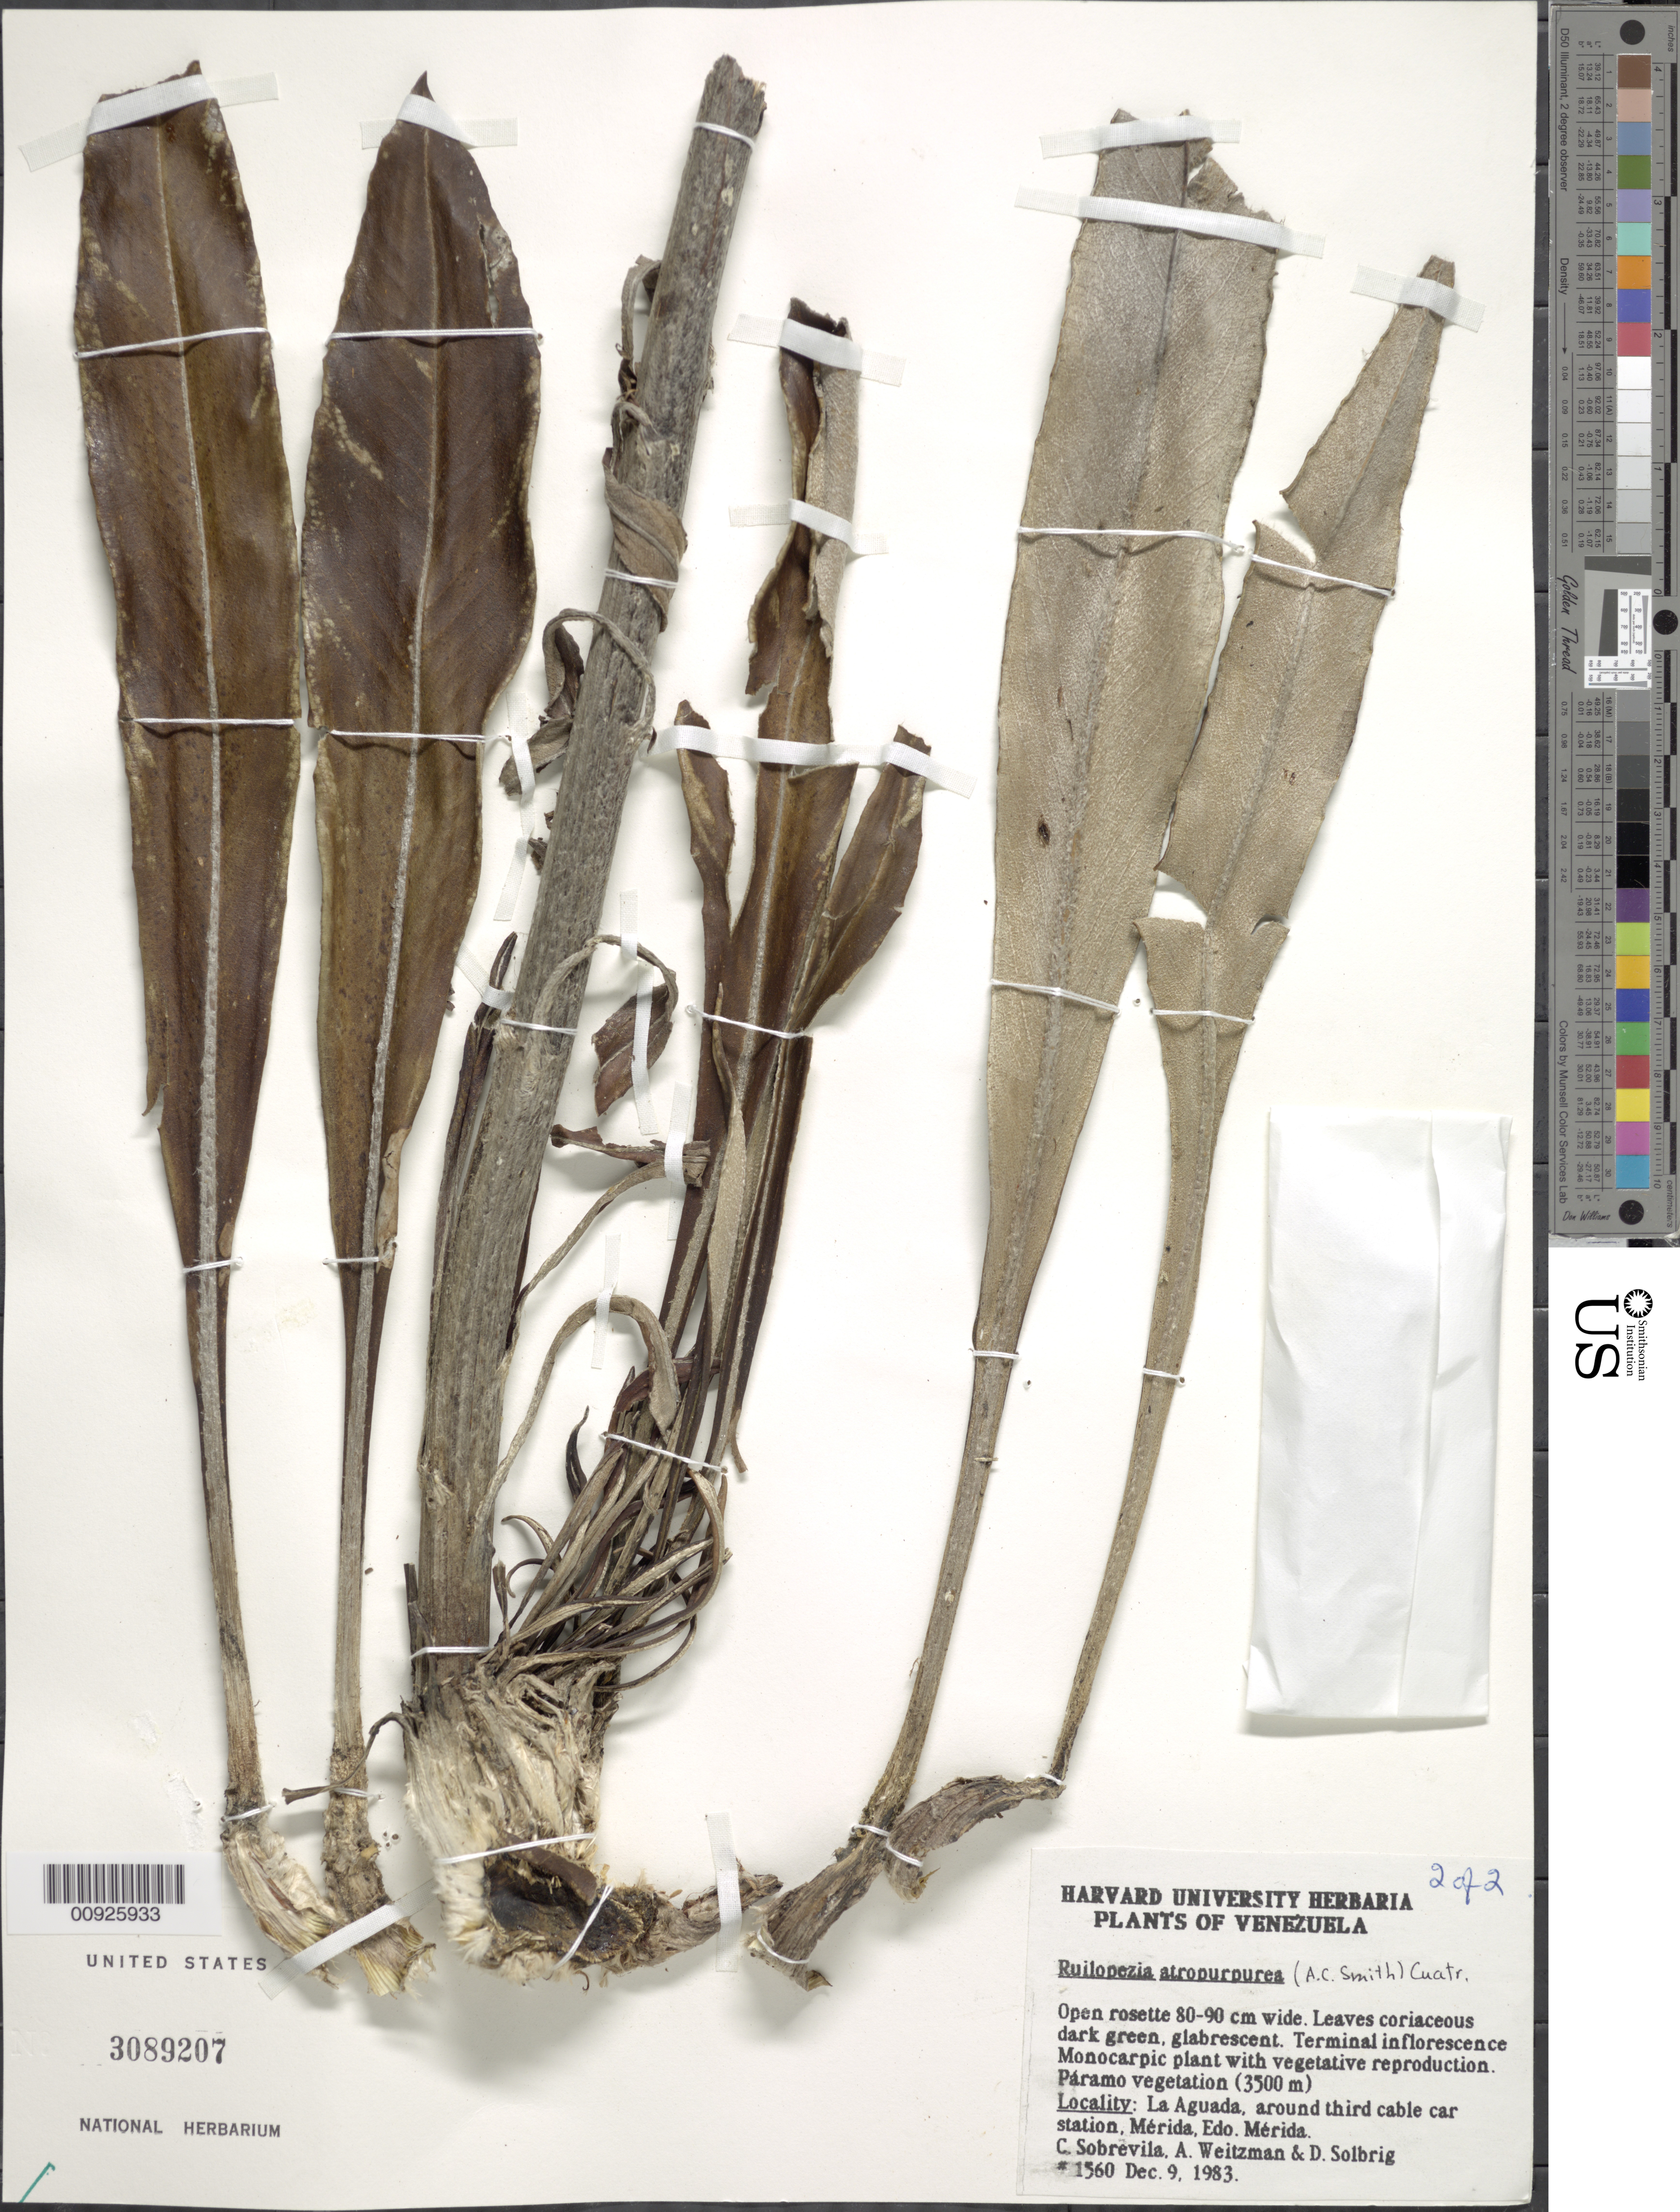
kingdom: Plantae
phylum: Tracheophyta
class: Magnoliopsida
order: Asterales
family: Asteraceae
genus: Ruilopezia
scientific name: Ruilopezia atropurpurea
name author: (A.C. Sm.) Cuatrec.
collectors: C. Sobrevila, A. Weitzman & D. Solbrig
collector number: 1560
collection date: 1983-12-09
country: Venezuela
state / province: Mérida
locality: La Aguada, around the third cable car station.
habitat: Páramo vegetation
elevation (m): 3500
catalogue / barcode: US 3089207